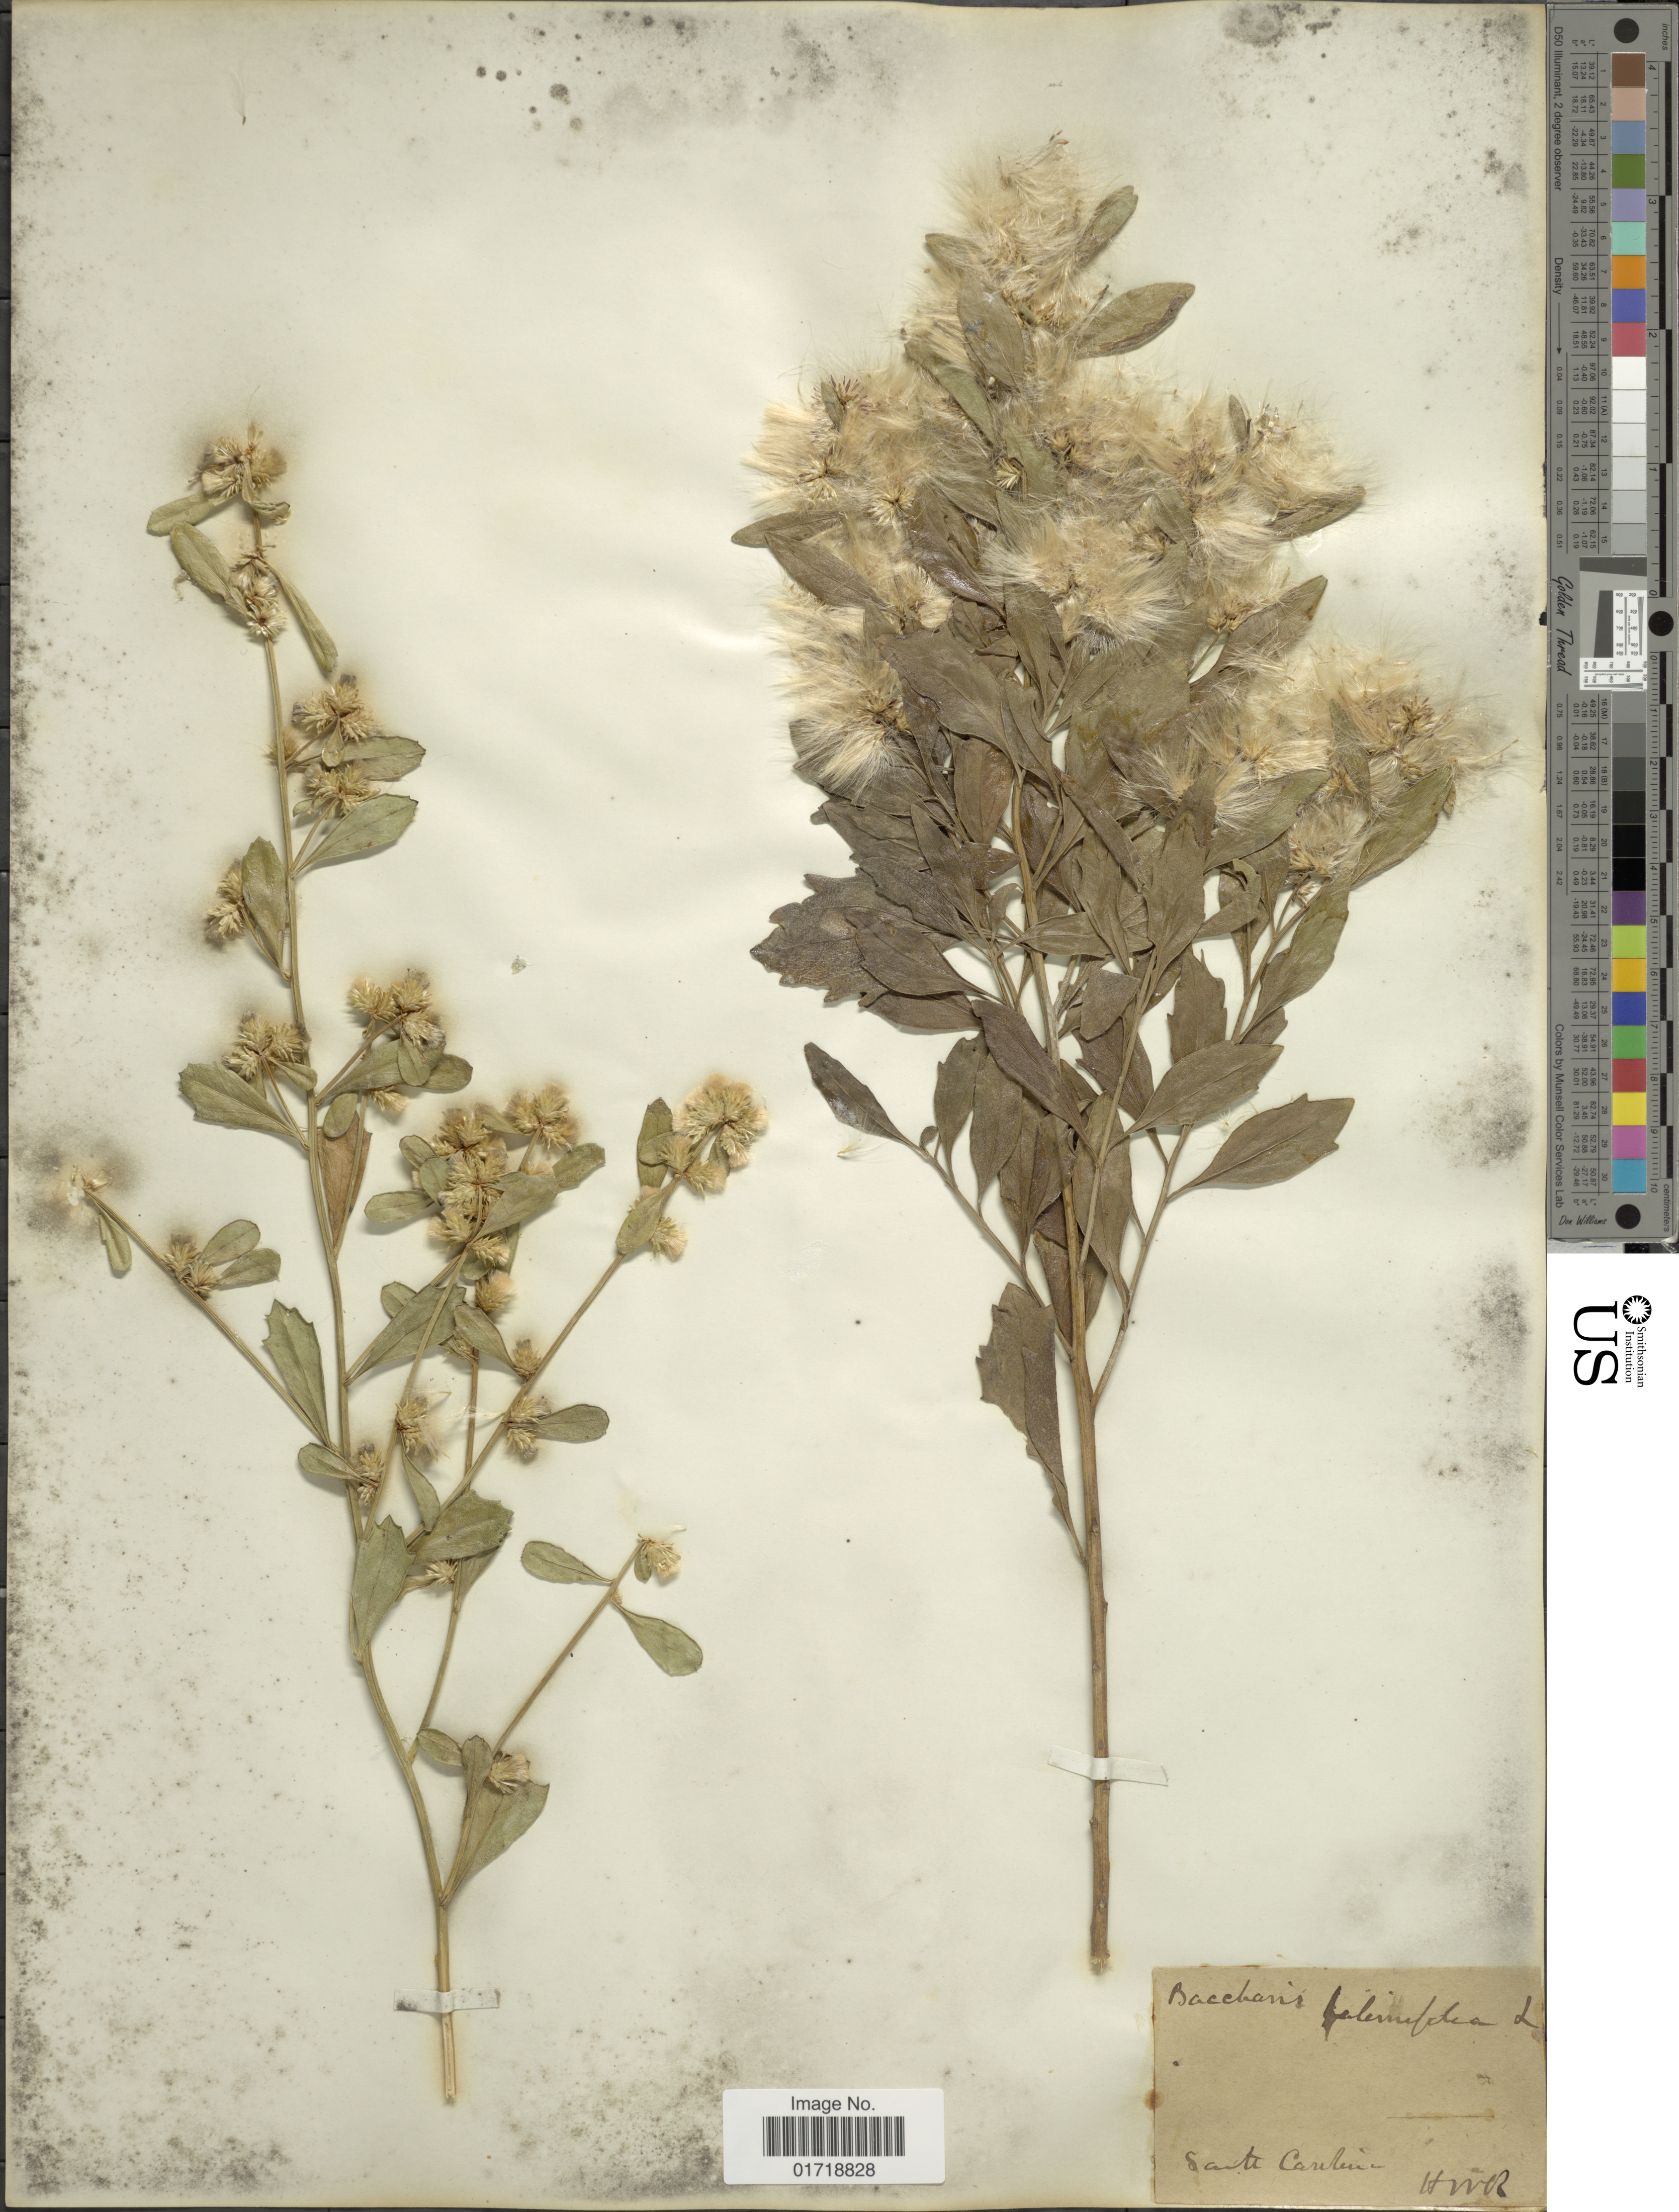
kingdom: Plantae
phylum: Tracheophyta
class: Magnoliopsida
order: Asterales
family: Asteraceae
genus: Baccharis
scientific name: Baccharis halimifolia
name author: L.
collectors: H. W. R.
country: United States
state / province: South Carolina